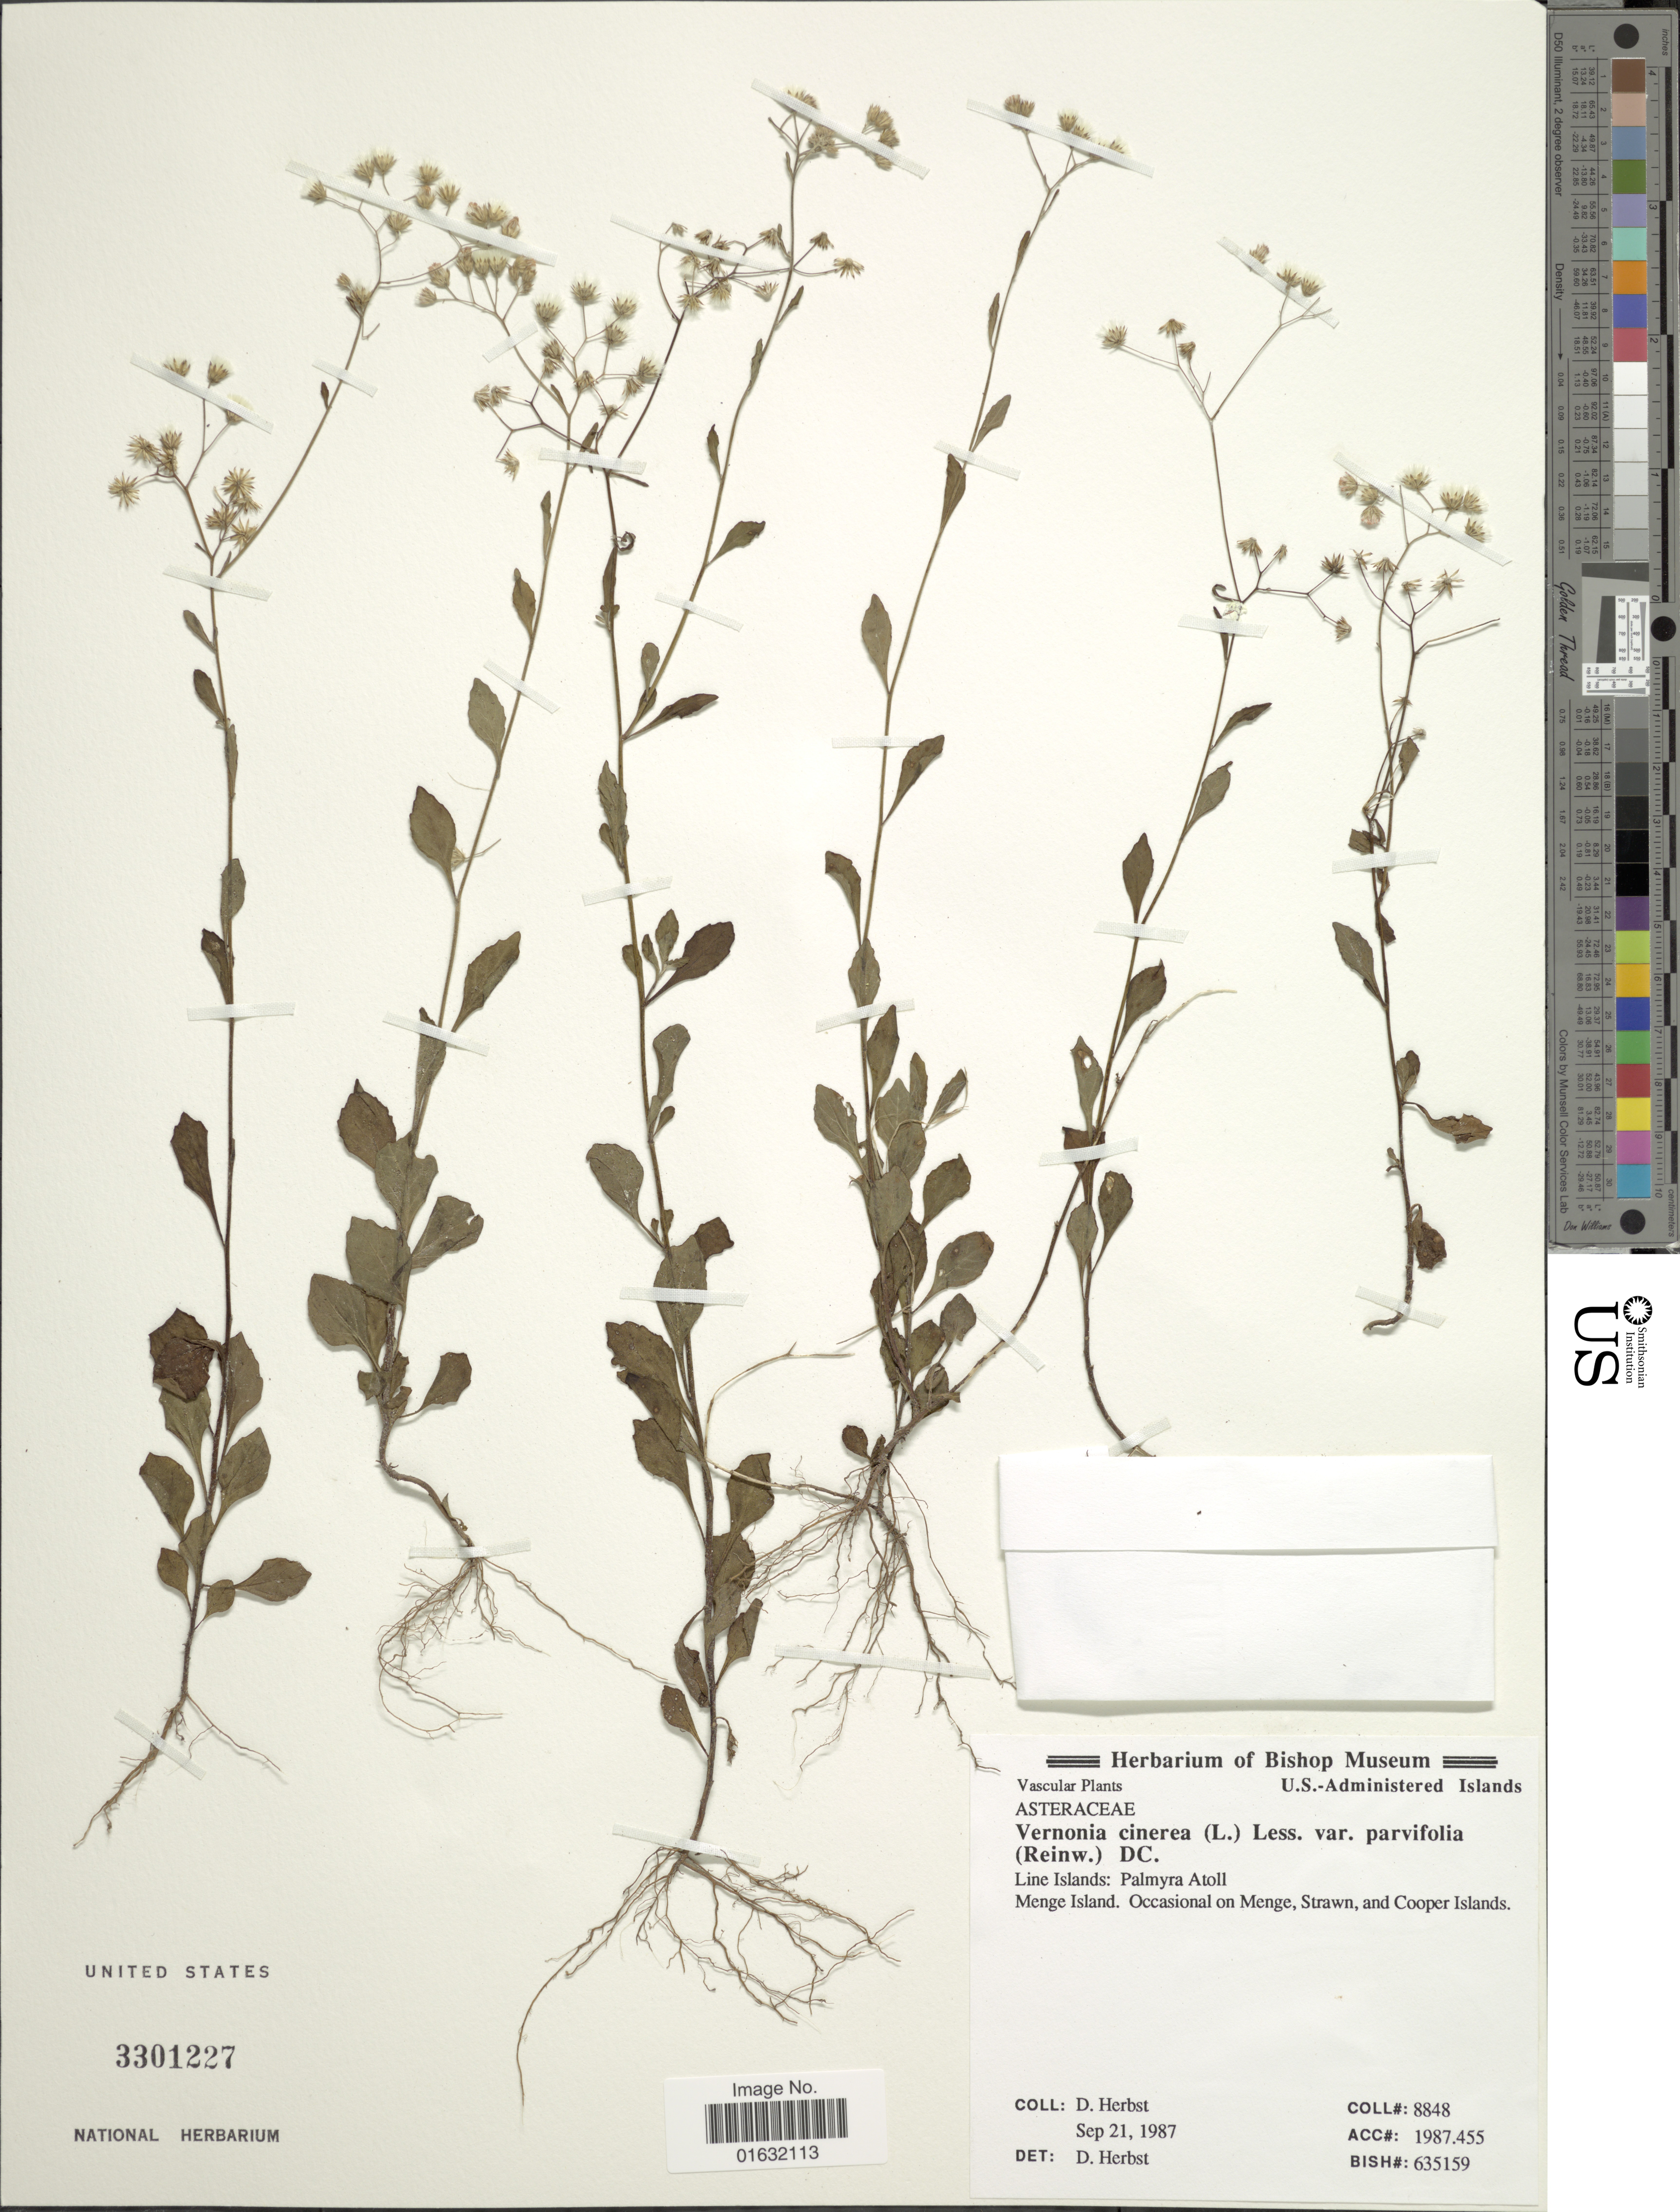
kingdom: Plantae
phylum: Tracheophyta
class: Magnoliopsida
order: Asterales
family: Asteraceae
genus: Cyanthillium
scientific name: Cyanthillium cinereum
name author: (L.) H. Rob.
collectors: D. Herbst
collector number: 8848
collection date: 1987-09-21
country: U.S. Administered Pacific Islands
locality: Line Islands: Palmyra Atoll. Menge Island. Occasional on Menge, Strawn, and Cooper Islands.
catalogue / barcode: US 3301227